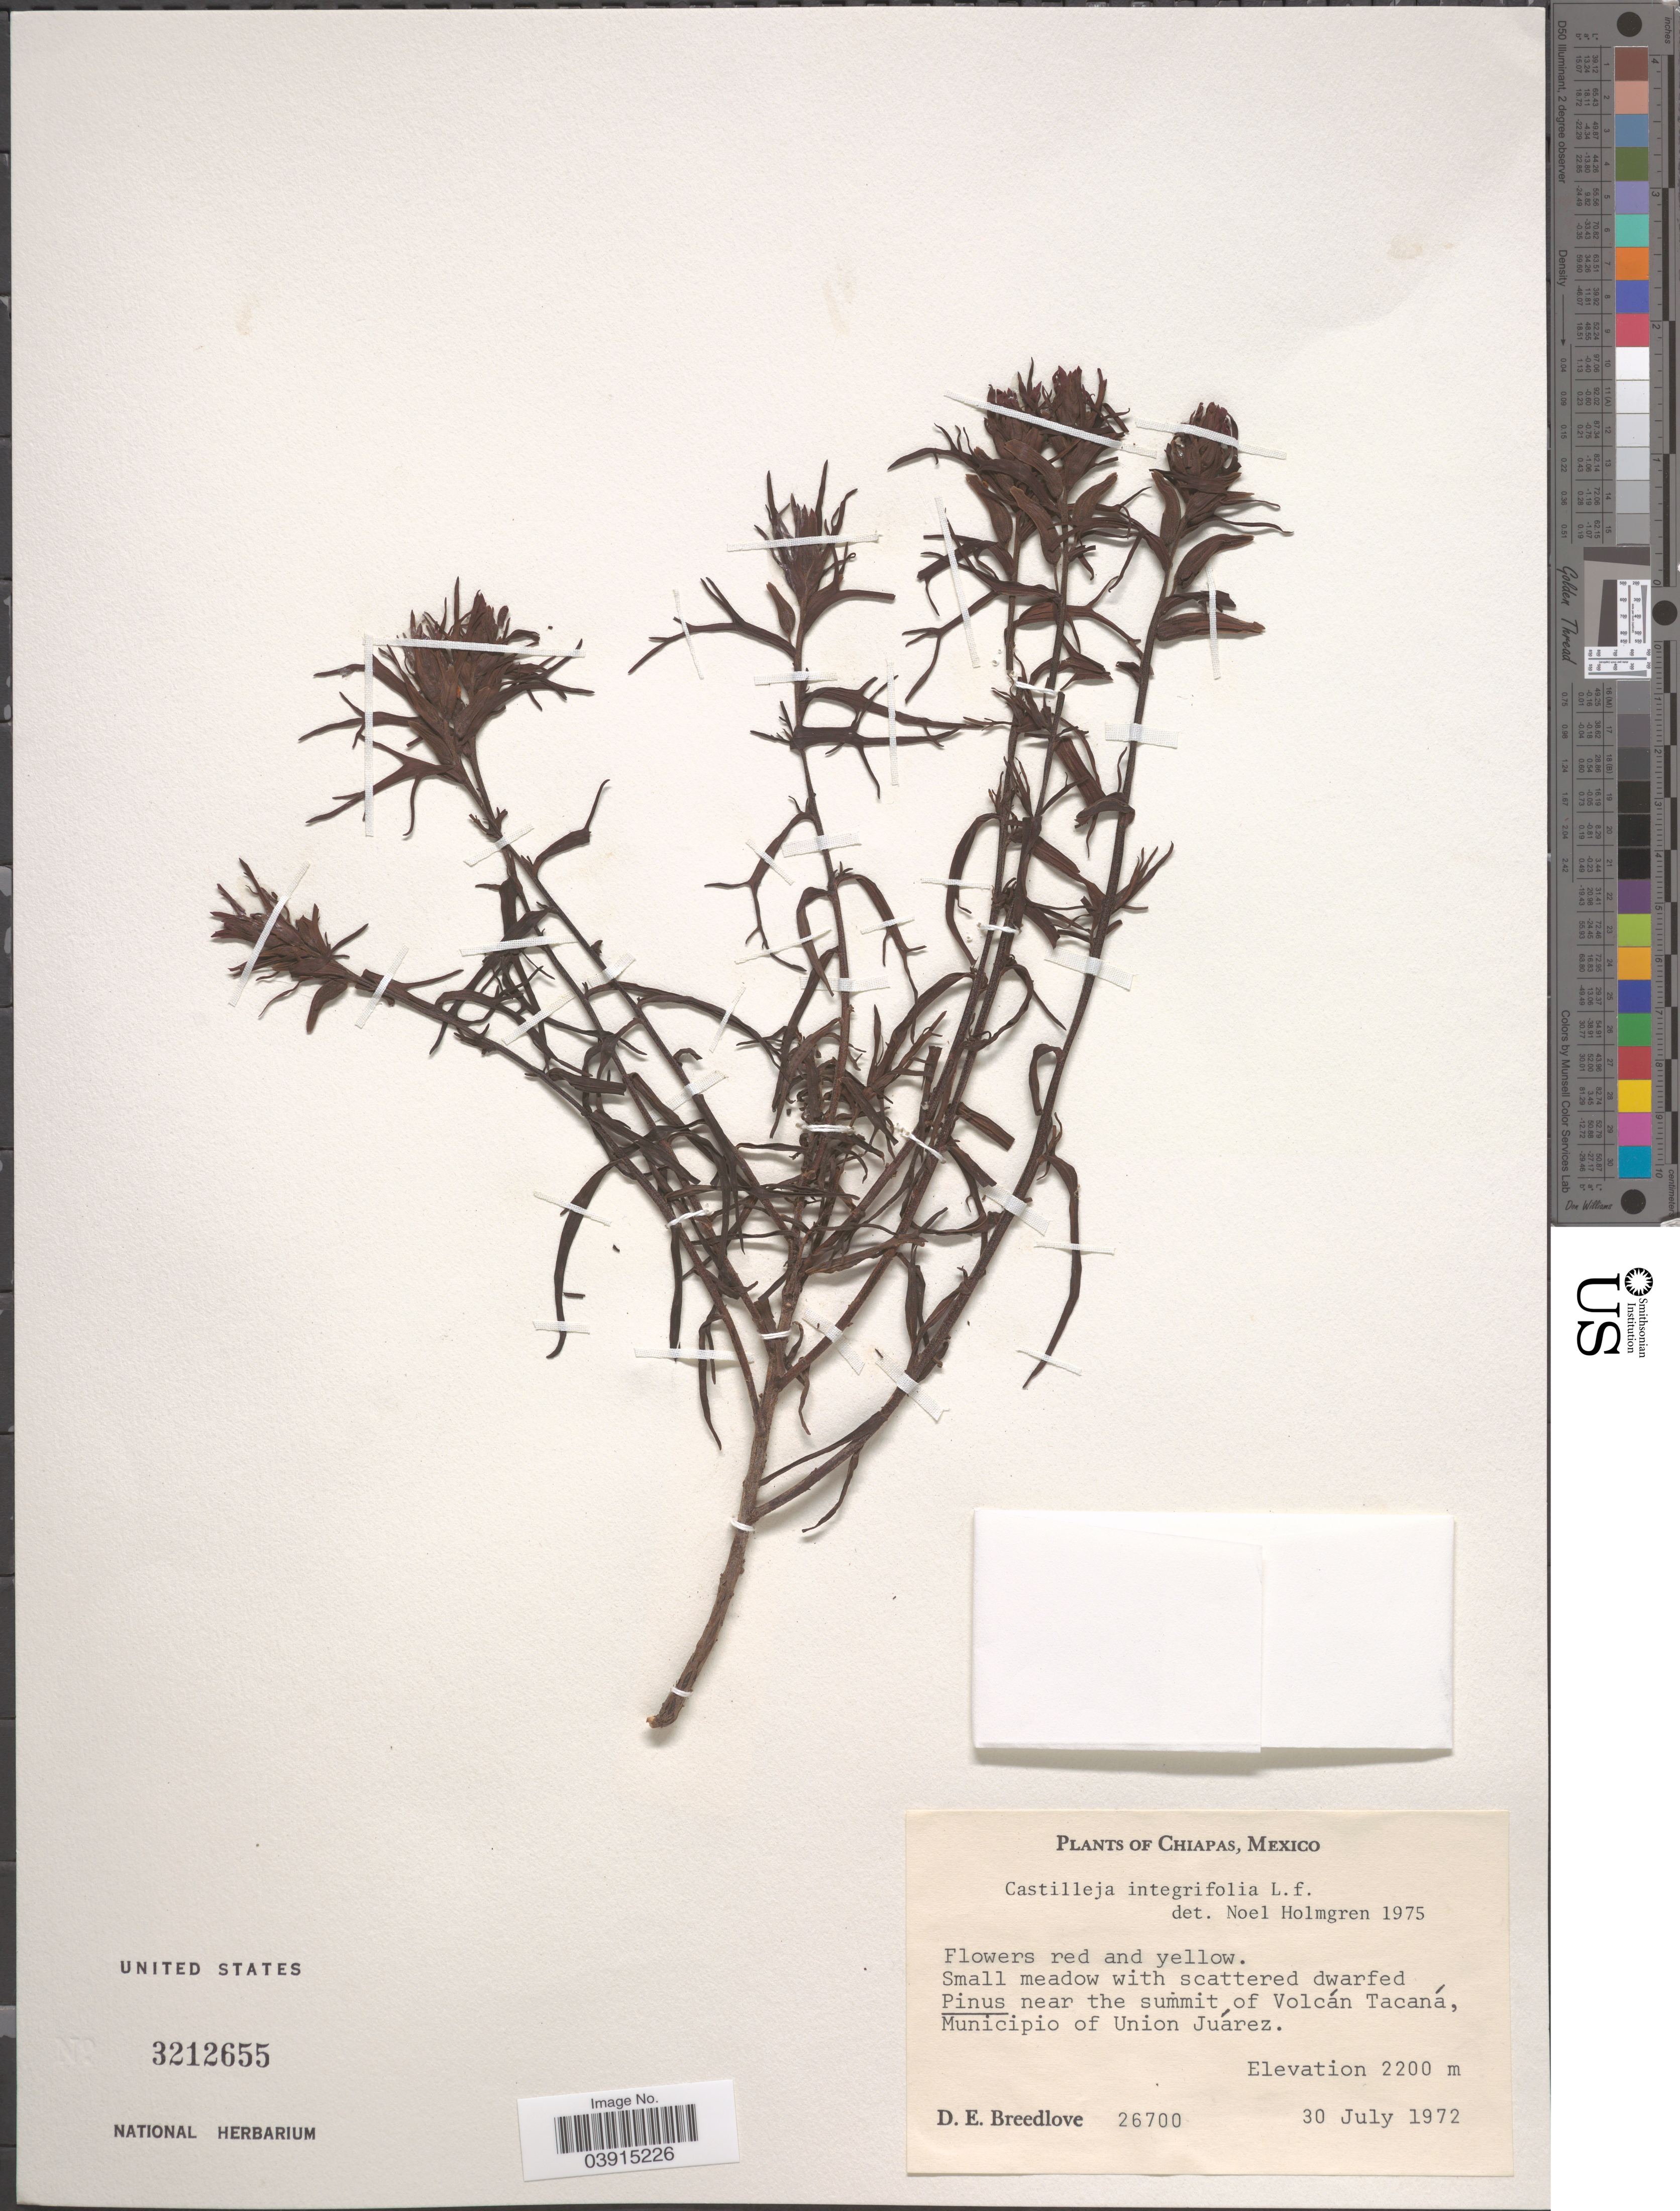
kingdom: Plantae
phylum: Tracheophyta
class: Magnoliopsida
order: Lamiales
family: Orobanchaceae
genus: Castilleja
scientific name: Castilleja integrifolia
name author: L. f.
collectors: D. E. Breedlove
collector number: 26700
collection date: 1972-07-30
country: Mexico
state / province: Chiapas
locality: Near the summit of Volcán Tacaná, Municipio of Union Juárez.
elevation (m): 2200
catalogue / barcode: US 3212655